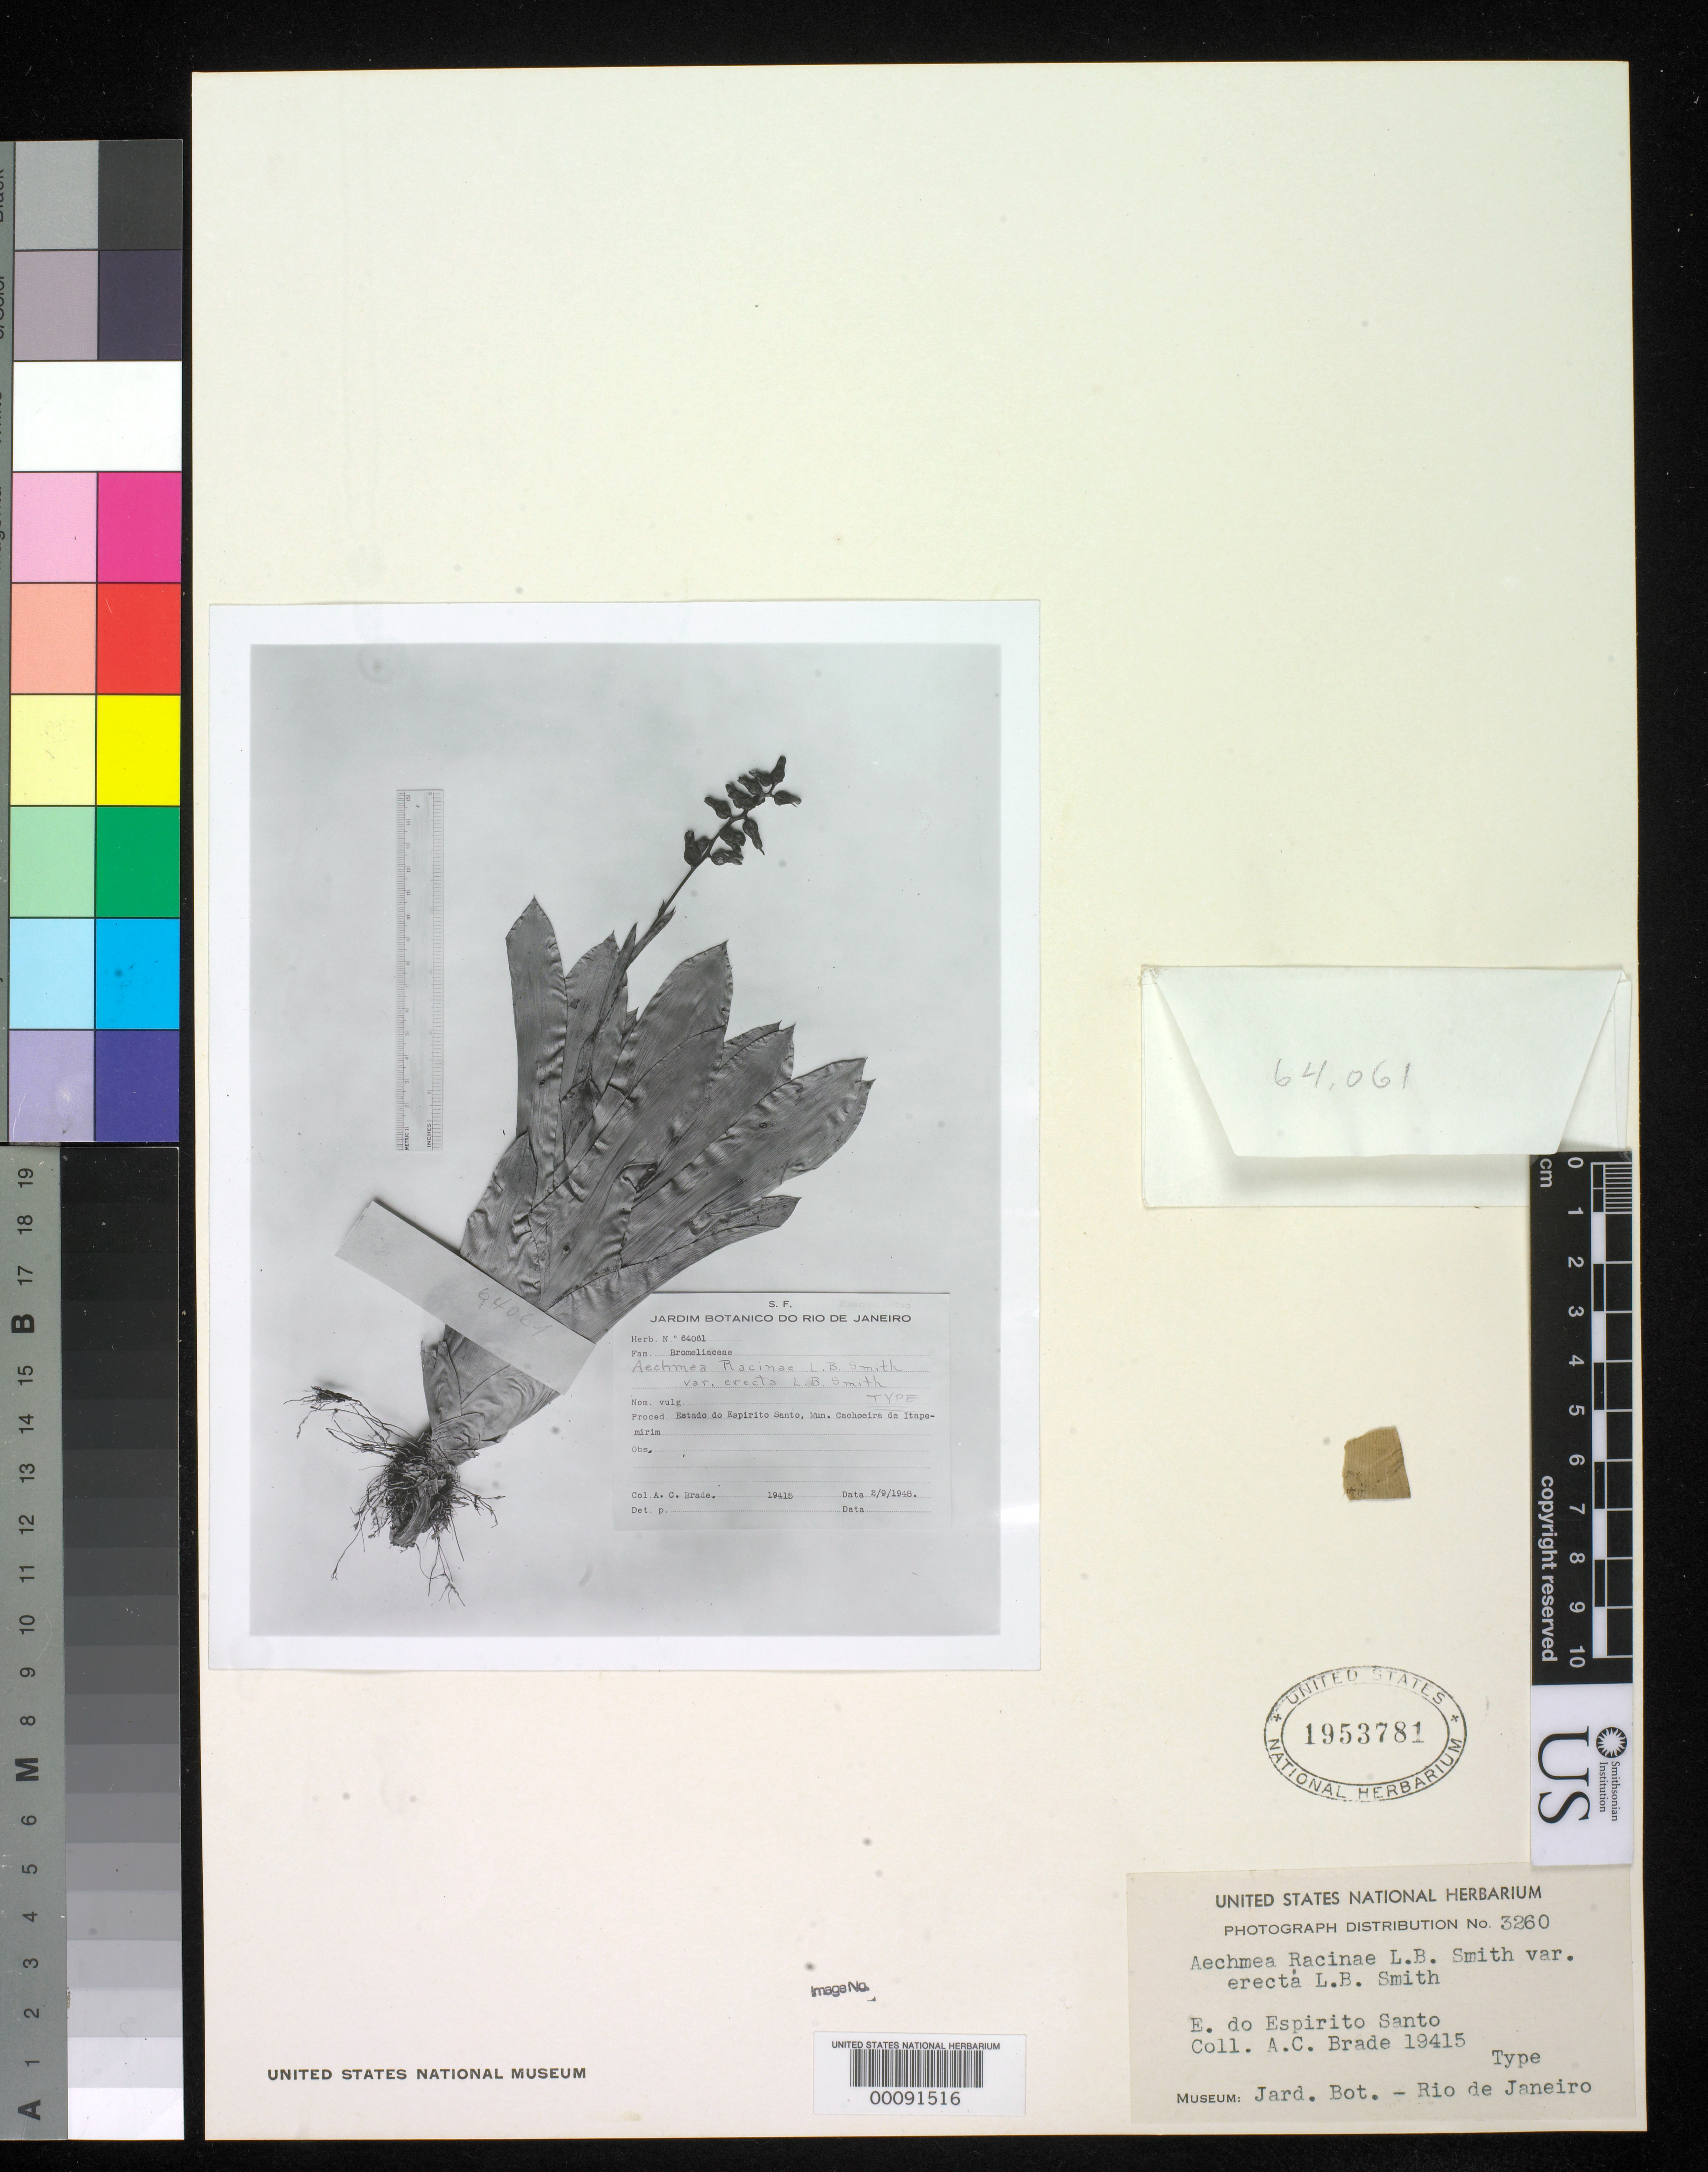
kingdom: Plantae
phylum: Tracheophyta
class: Liliopsida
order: Poales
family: Bromeliaceae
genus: Aechmea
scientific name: Aechmea racinae var. erecta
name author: L.B. Sm.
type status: Isotype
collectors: A. C. Brade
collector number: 19415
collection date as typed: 02 Sep 1948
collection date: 1948-09-02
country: Brazil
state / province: Espírito Santo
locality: Cachoeira de Itapemirim.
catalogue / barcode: US 1953781